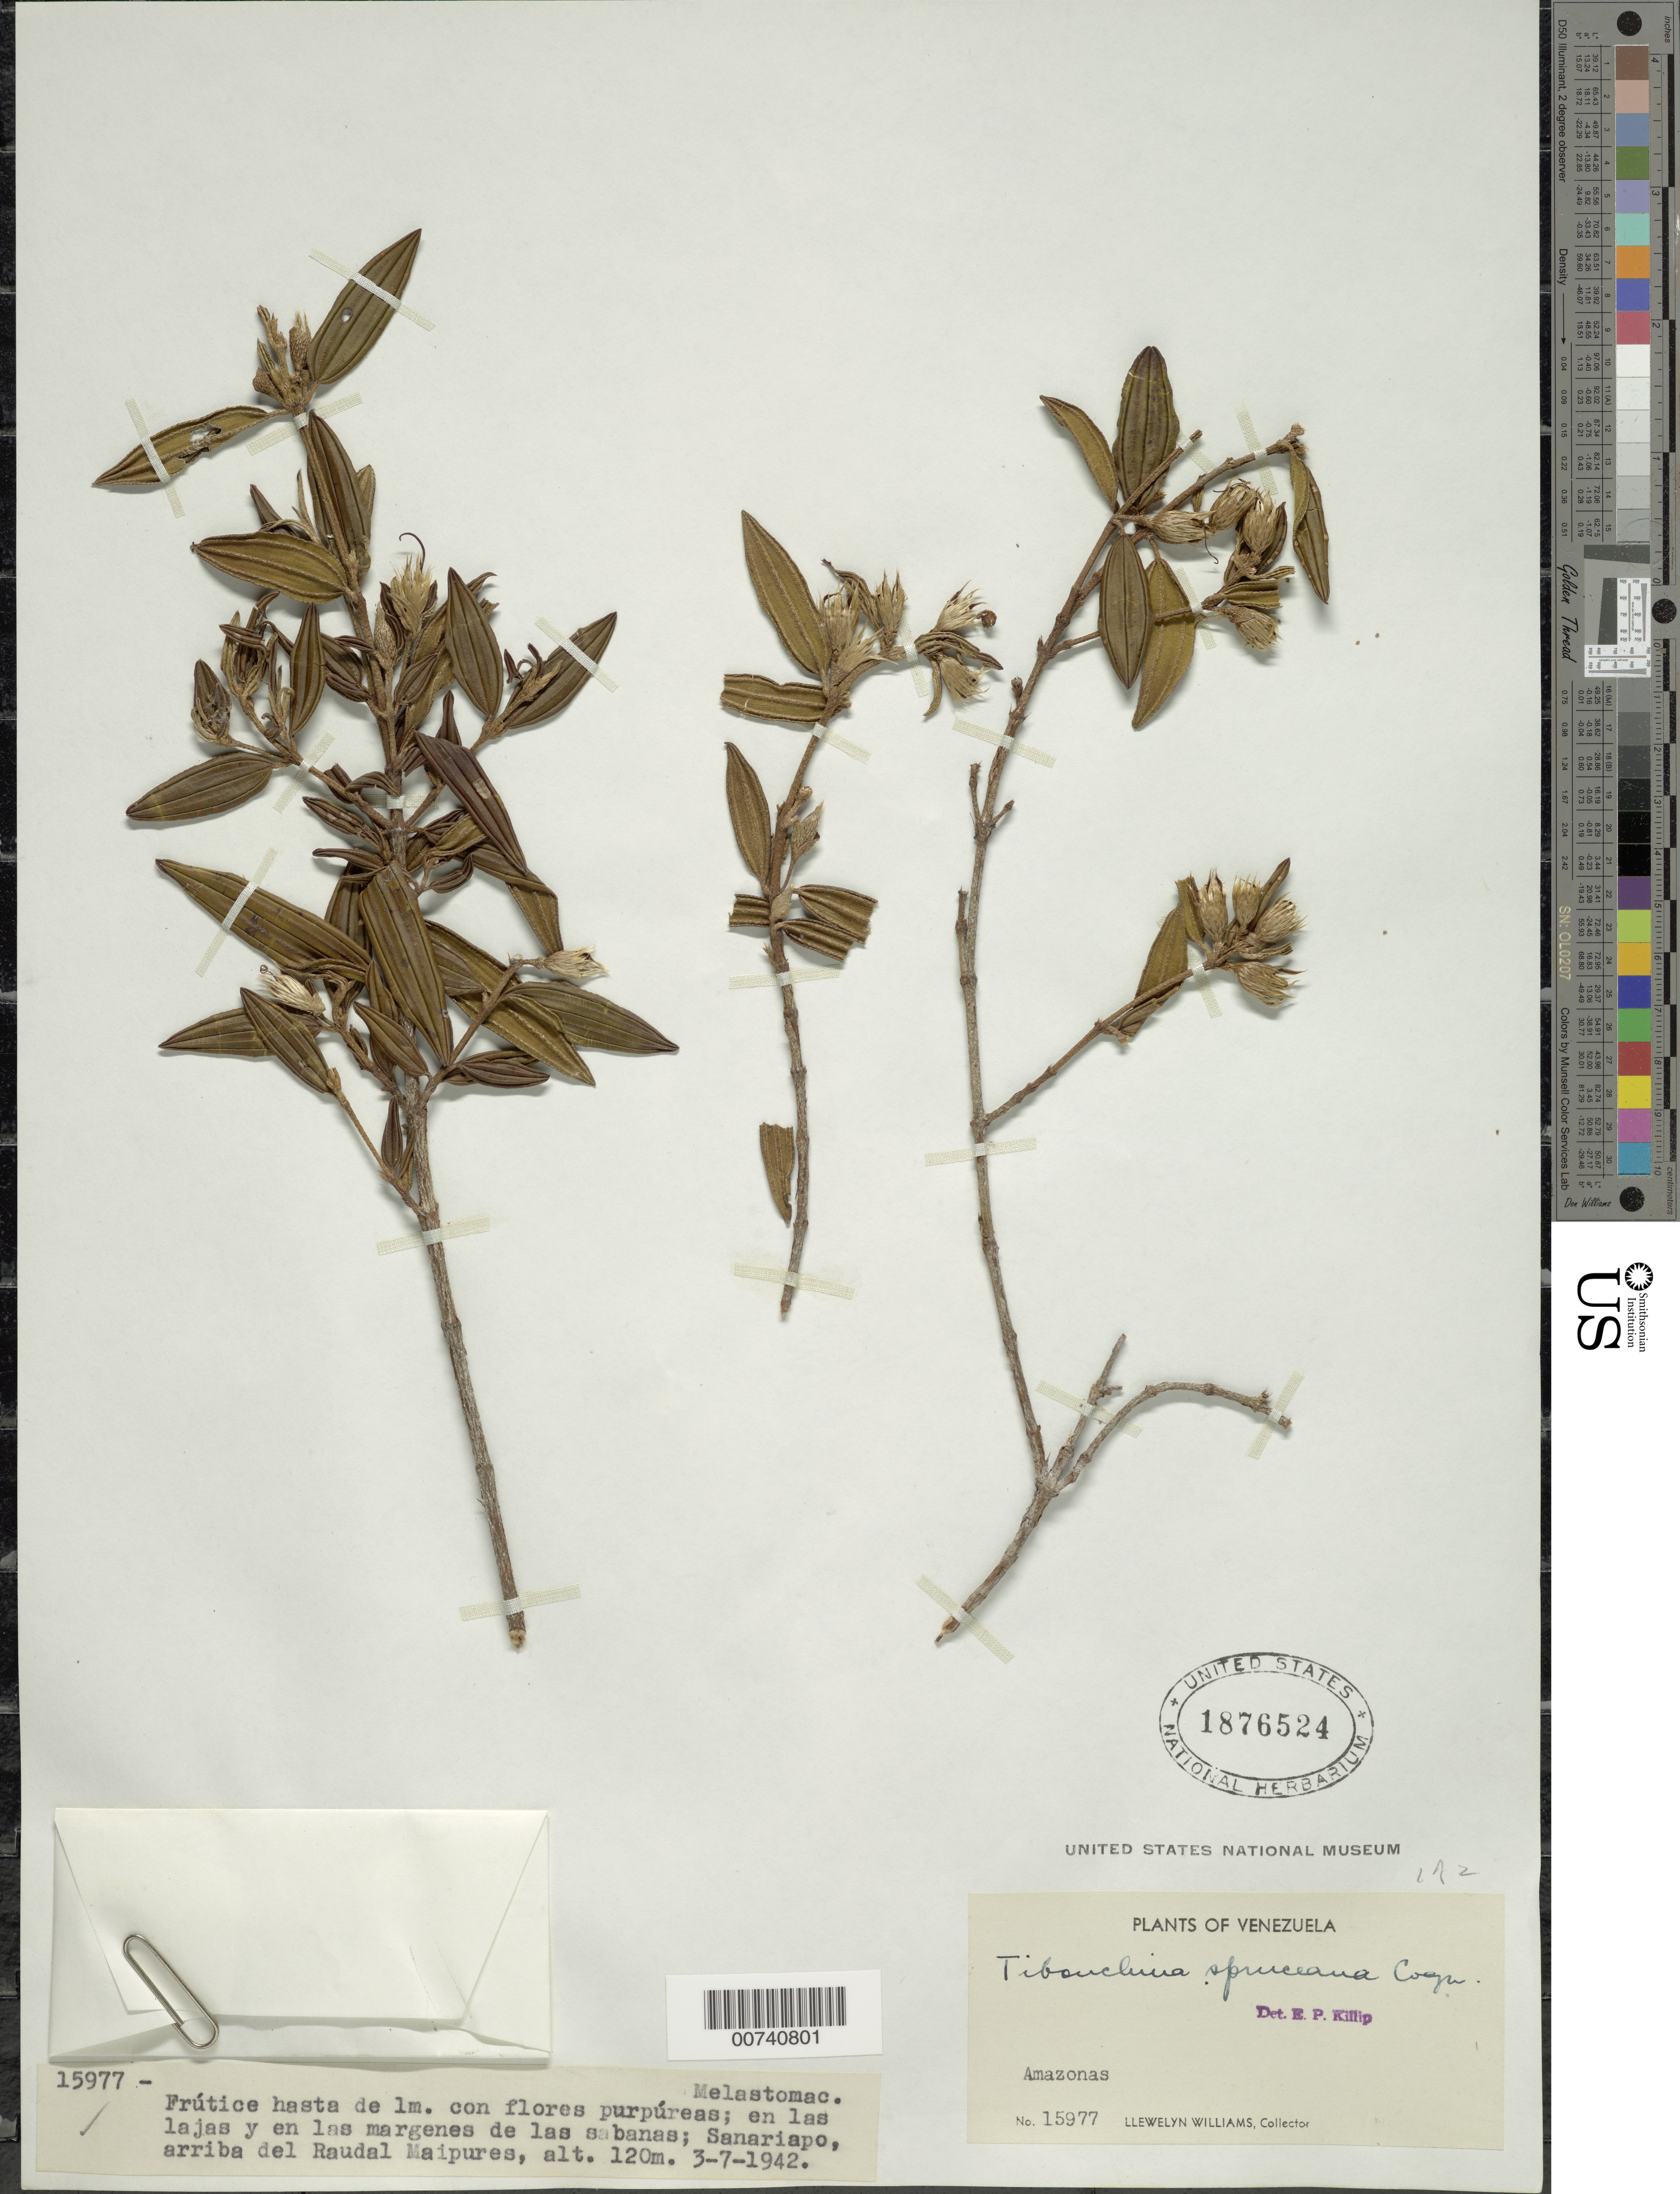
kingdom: Plantae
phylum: Tracheophyta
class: Magnoliopsida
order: Myrtales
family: Melastomataceae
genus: Tibouchina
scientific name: Tibouchina spruceana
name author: Cogn.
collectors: Ll. Williams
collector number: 15977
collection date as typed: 3-Jul-42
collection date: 1942-07-03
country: Venezuela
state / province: Amazonas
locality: Río Sanariapo, Raudal Maipures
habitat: Lajas and edge of savanna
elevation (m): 120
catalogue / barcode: US 1876524